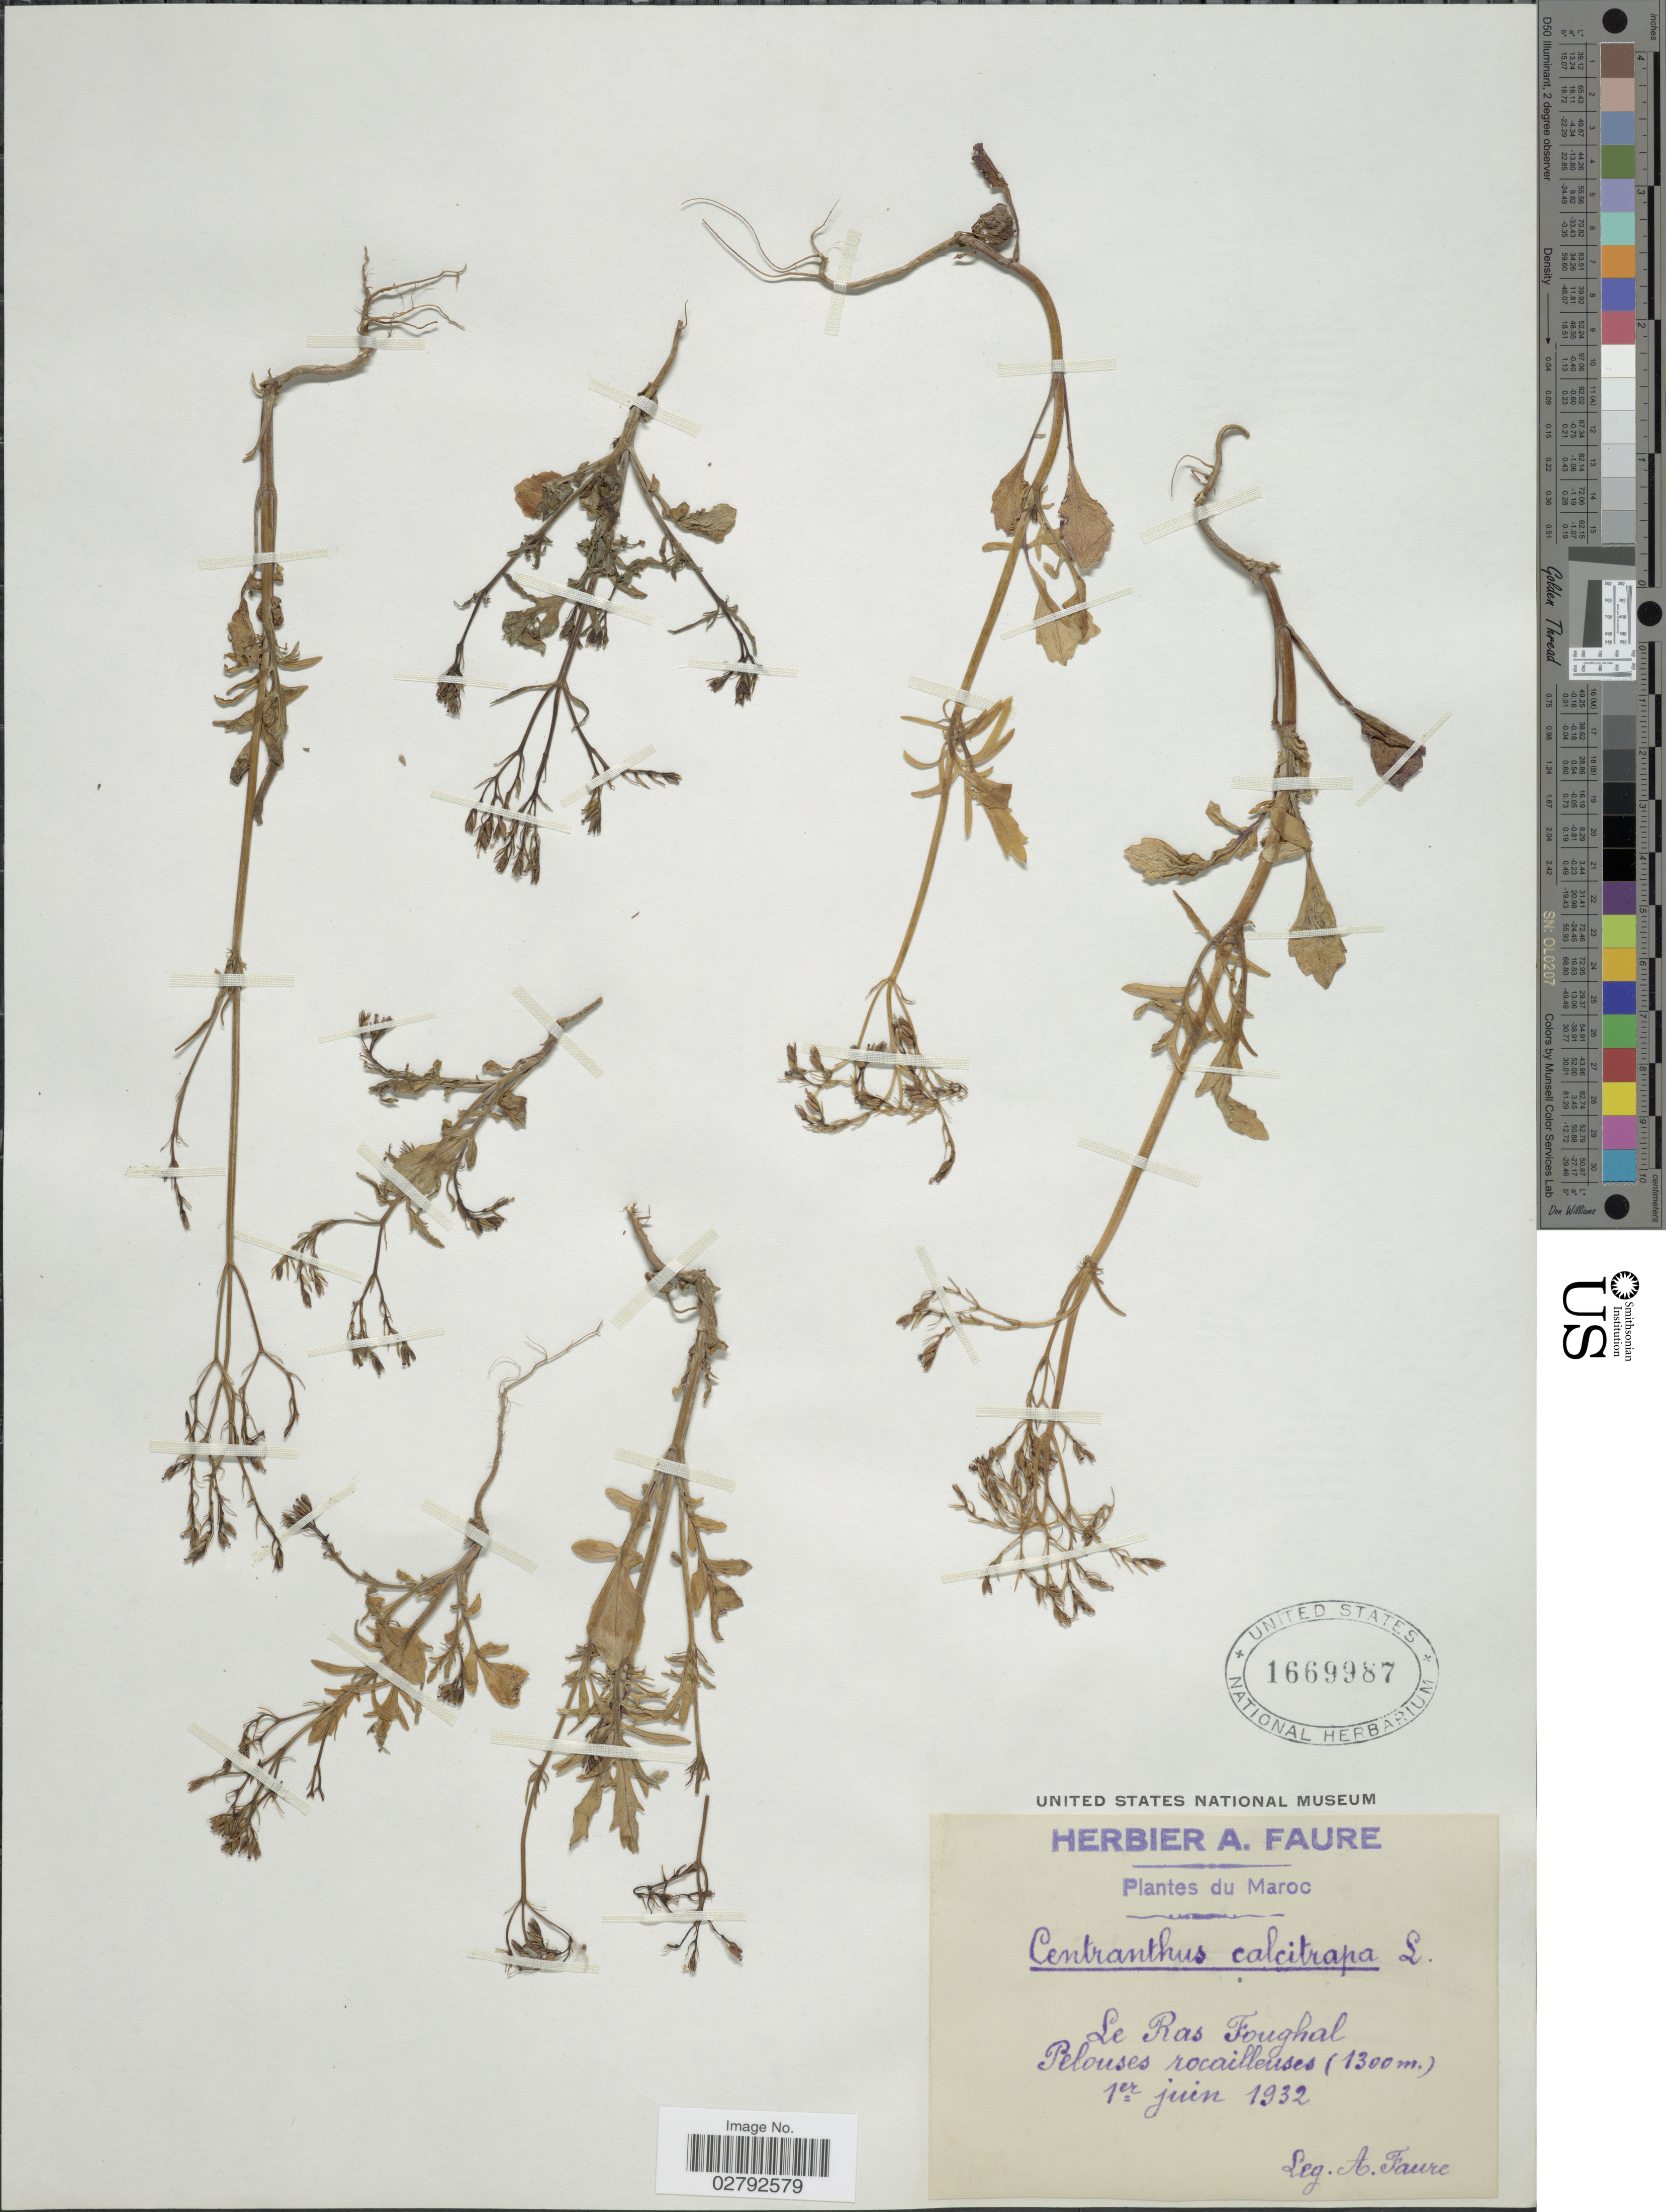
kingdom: Plantae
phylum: Tracheophyta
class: Magnoliopsida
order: Dipsacales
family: Caprifoliaceae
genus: Centranthus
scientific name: Centranthus calcitrapa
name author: DC.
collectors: A. Faure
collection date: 1932-06-01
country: Morocco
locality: Le Ras Foughal. Pelouses rocailleuses.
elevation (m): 1300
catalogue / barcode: US 1669987